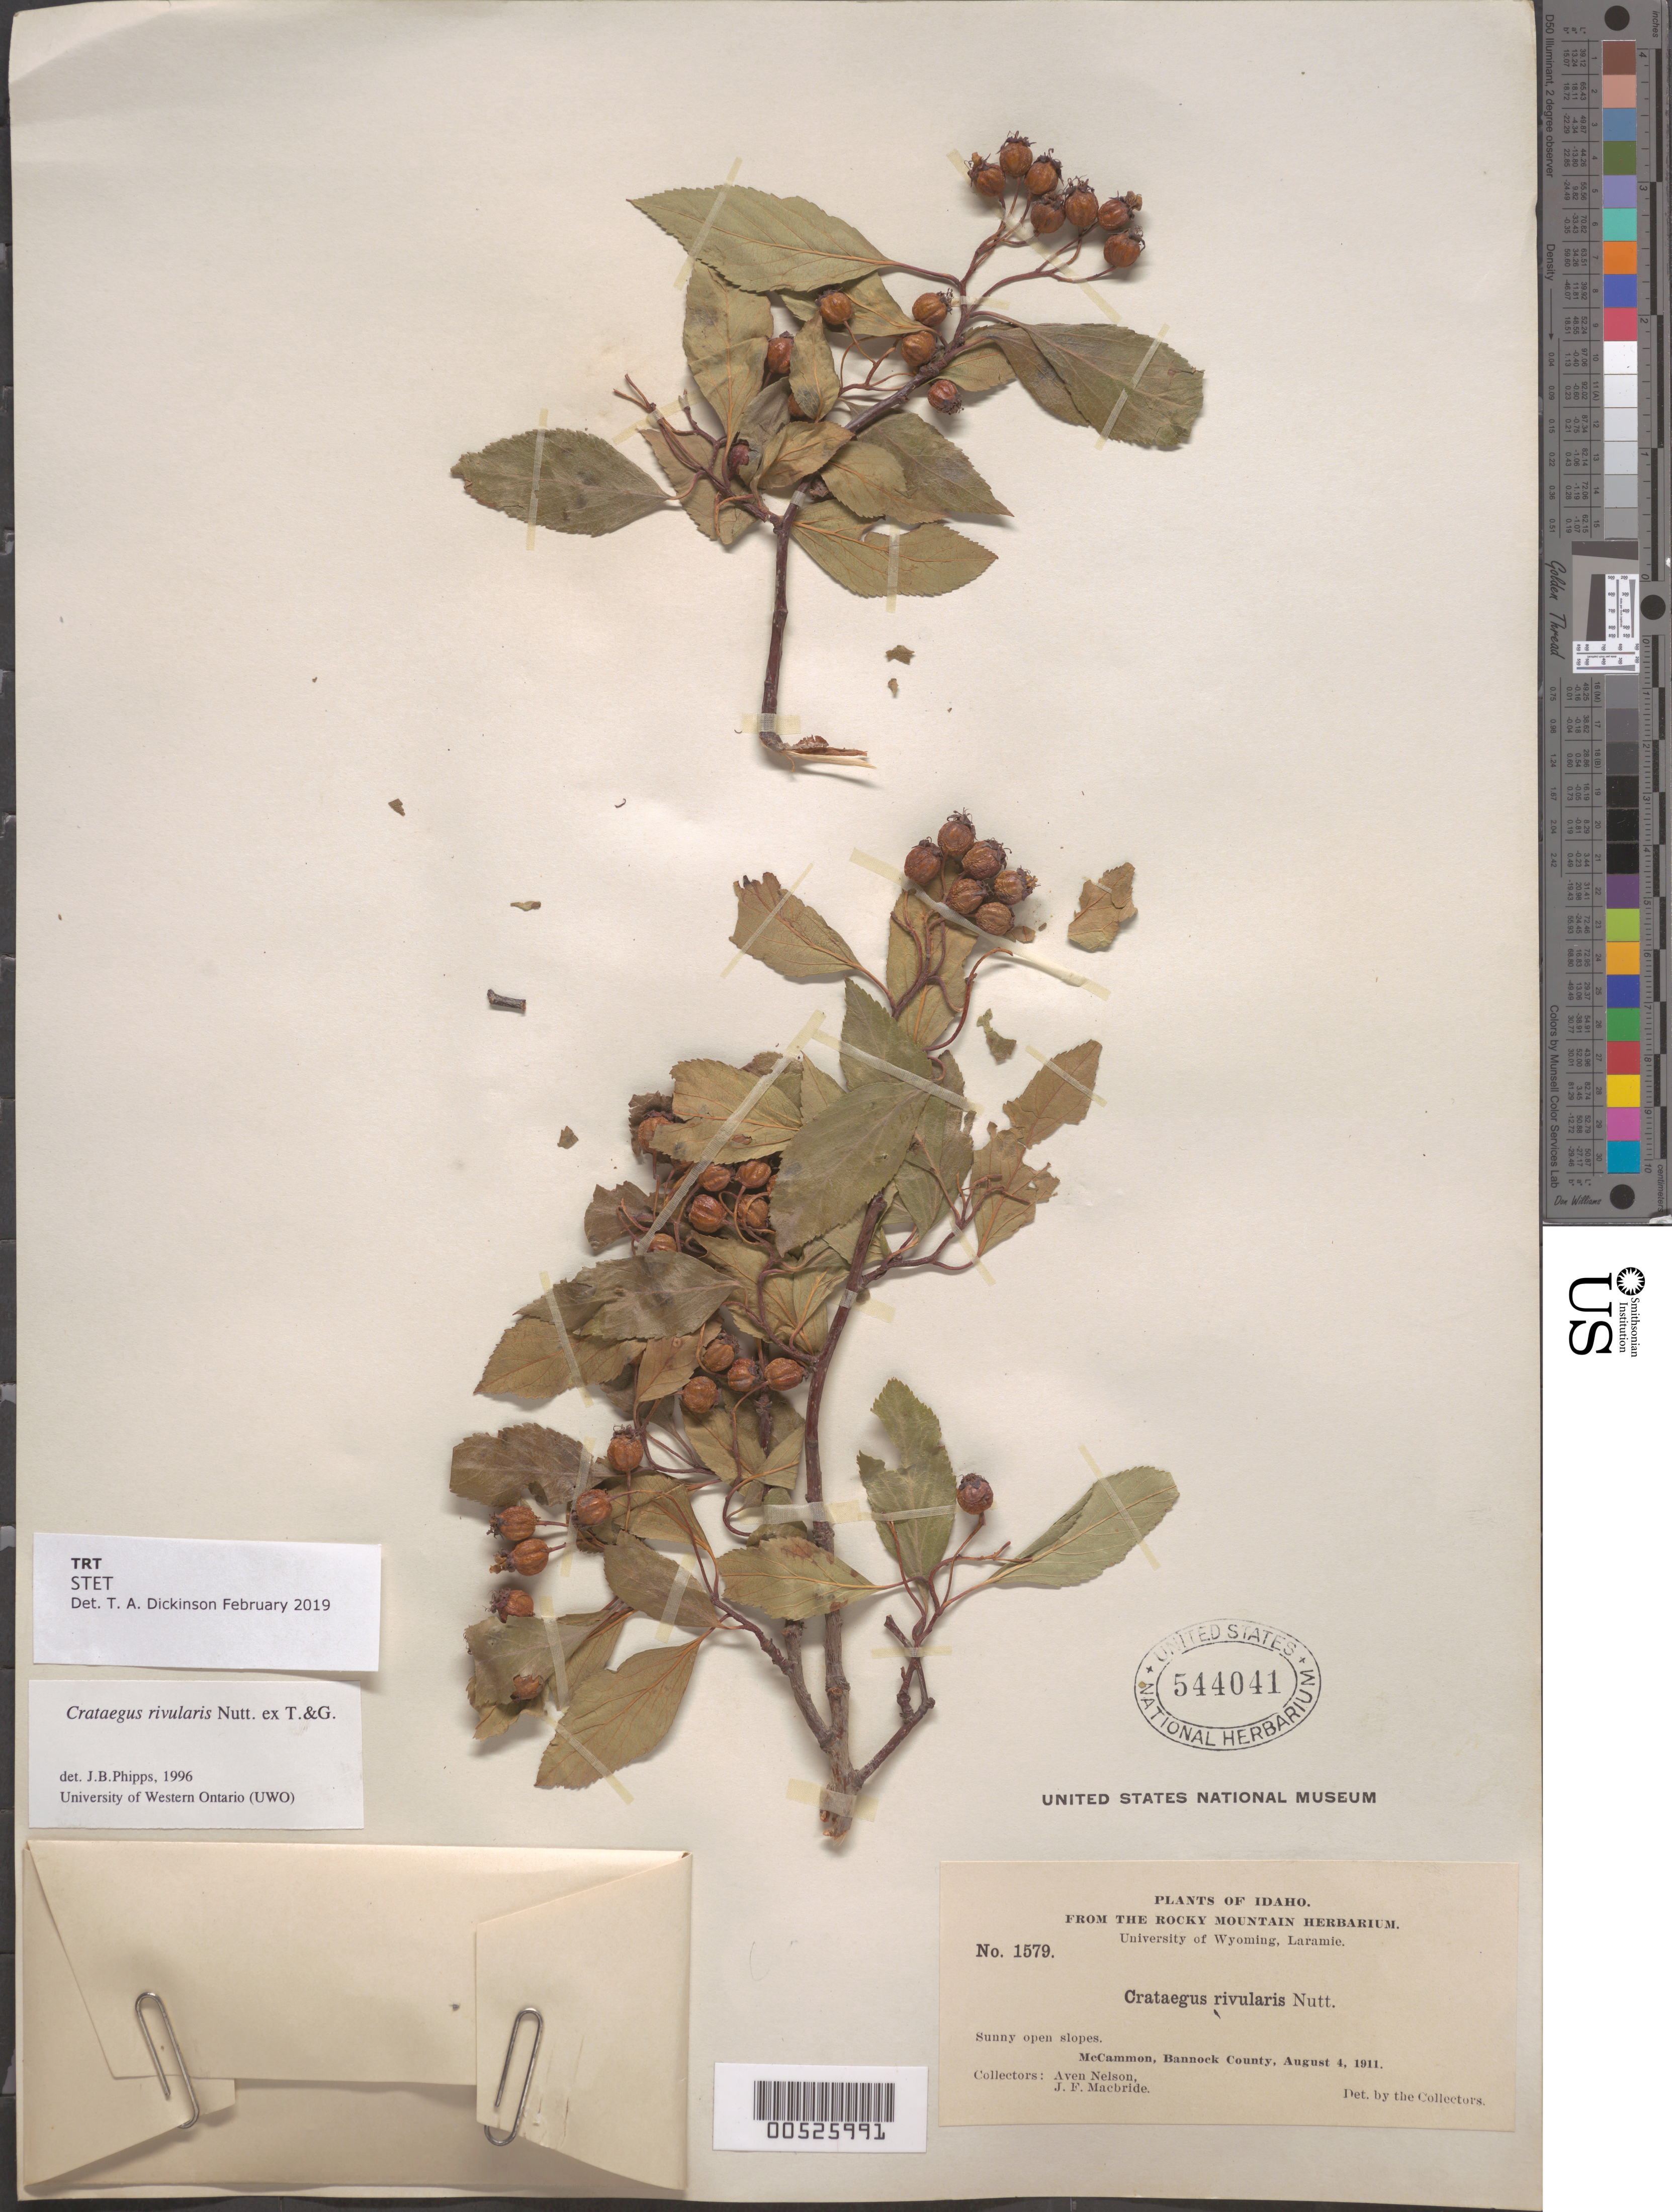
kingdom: Plantae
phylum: Tracheophyta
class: Magnoliopsida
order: Rosales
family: Rosaceae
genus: Crataegus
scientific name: Crataegus rivularis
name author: Nutt.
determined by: Nelson, A.; Macbride, J. F.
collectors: A. Nelson & J. F. Macbride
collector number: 1579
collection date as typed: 04 Aug 1911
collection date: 1911-08-04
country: United States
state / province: Idaho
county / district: Bannock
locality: McCammon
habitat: Sunny open slopes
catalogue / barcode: US 544041